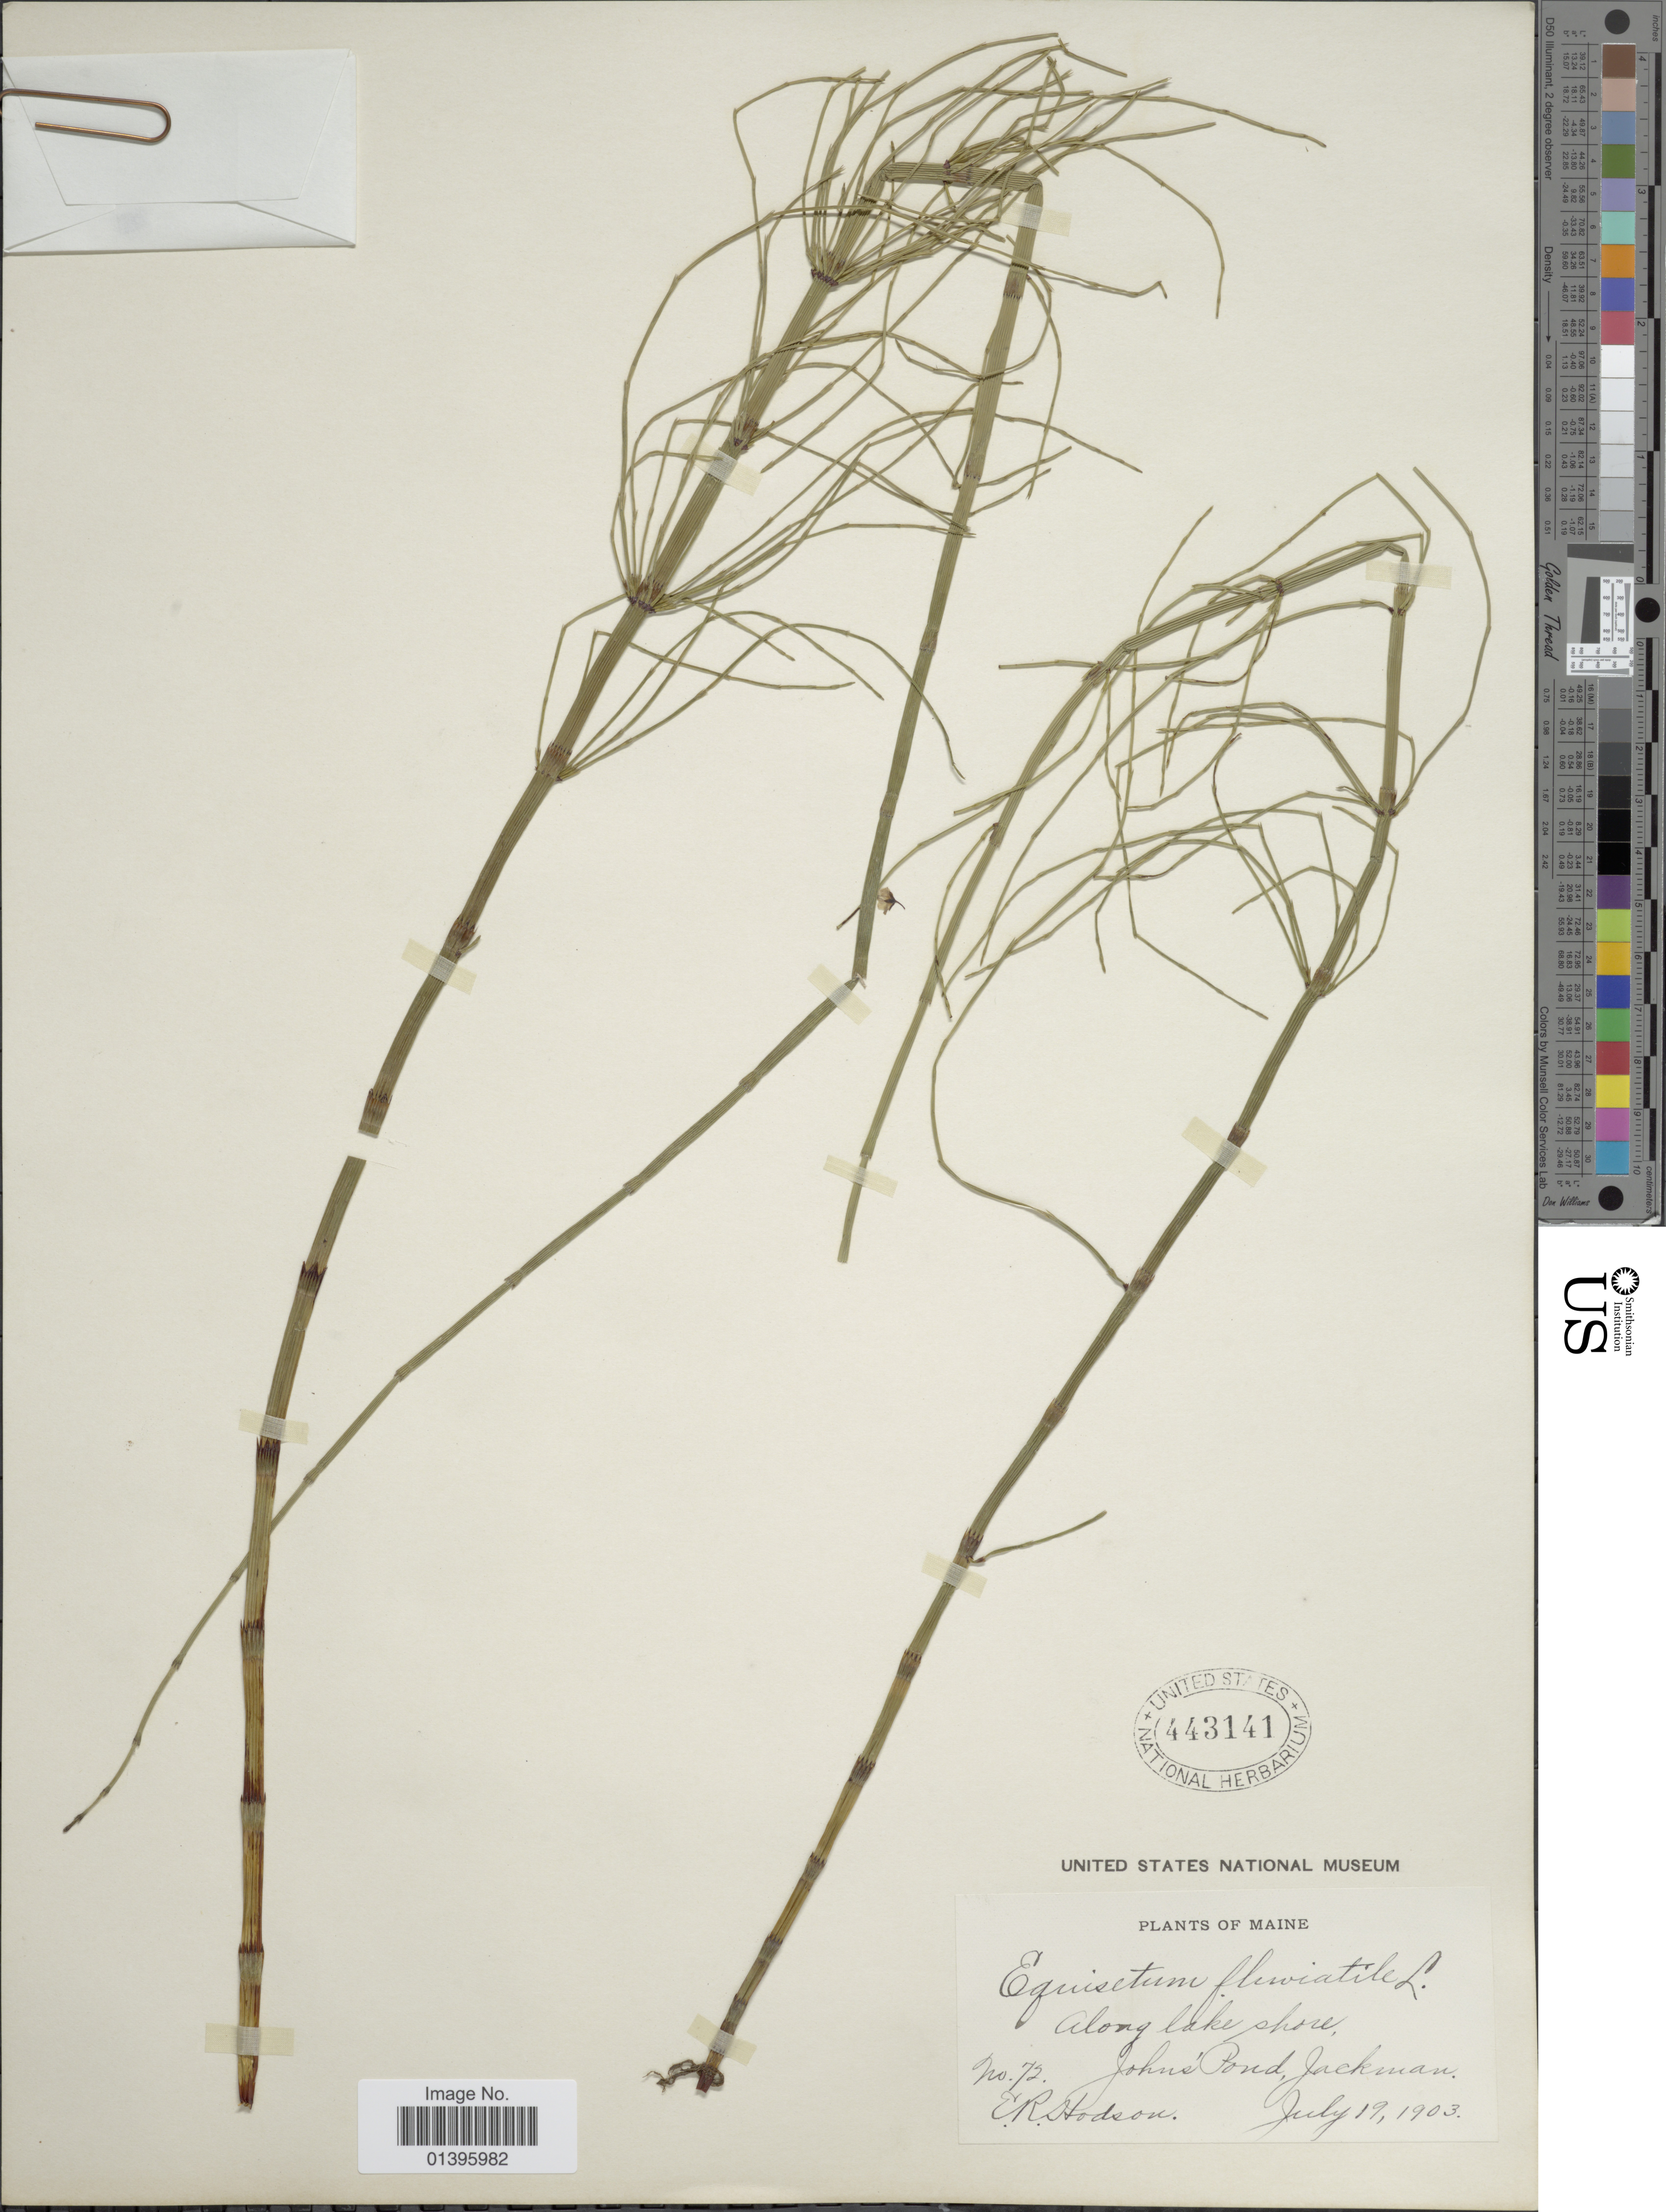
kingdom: Plantae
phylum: Tracheophyta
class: Polypodiopsida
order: Equisetales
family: Equisetaceae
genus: Equisetum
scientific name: Equisetum fluviatile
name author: L.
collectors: E. Hodson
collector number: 72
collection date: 1903-07-19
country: United States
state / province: Maine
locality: Along lake shore, Johns' Pond, Jackman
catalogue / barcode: US 443141